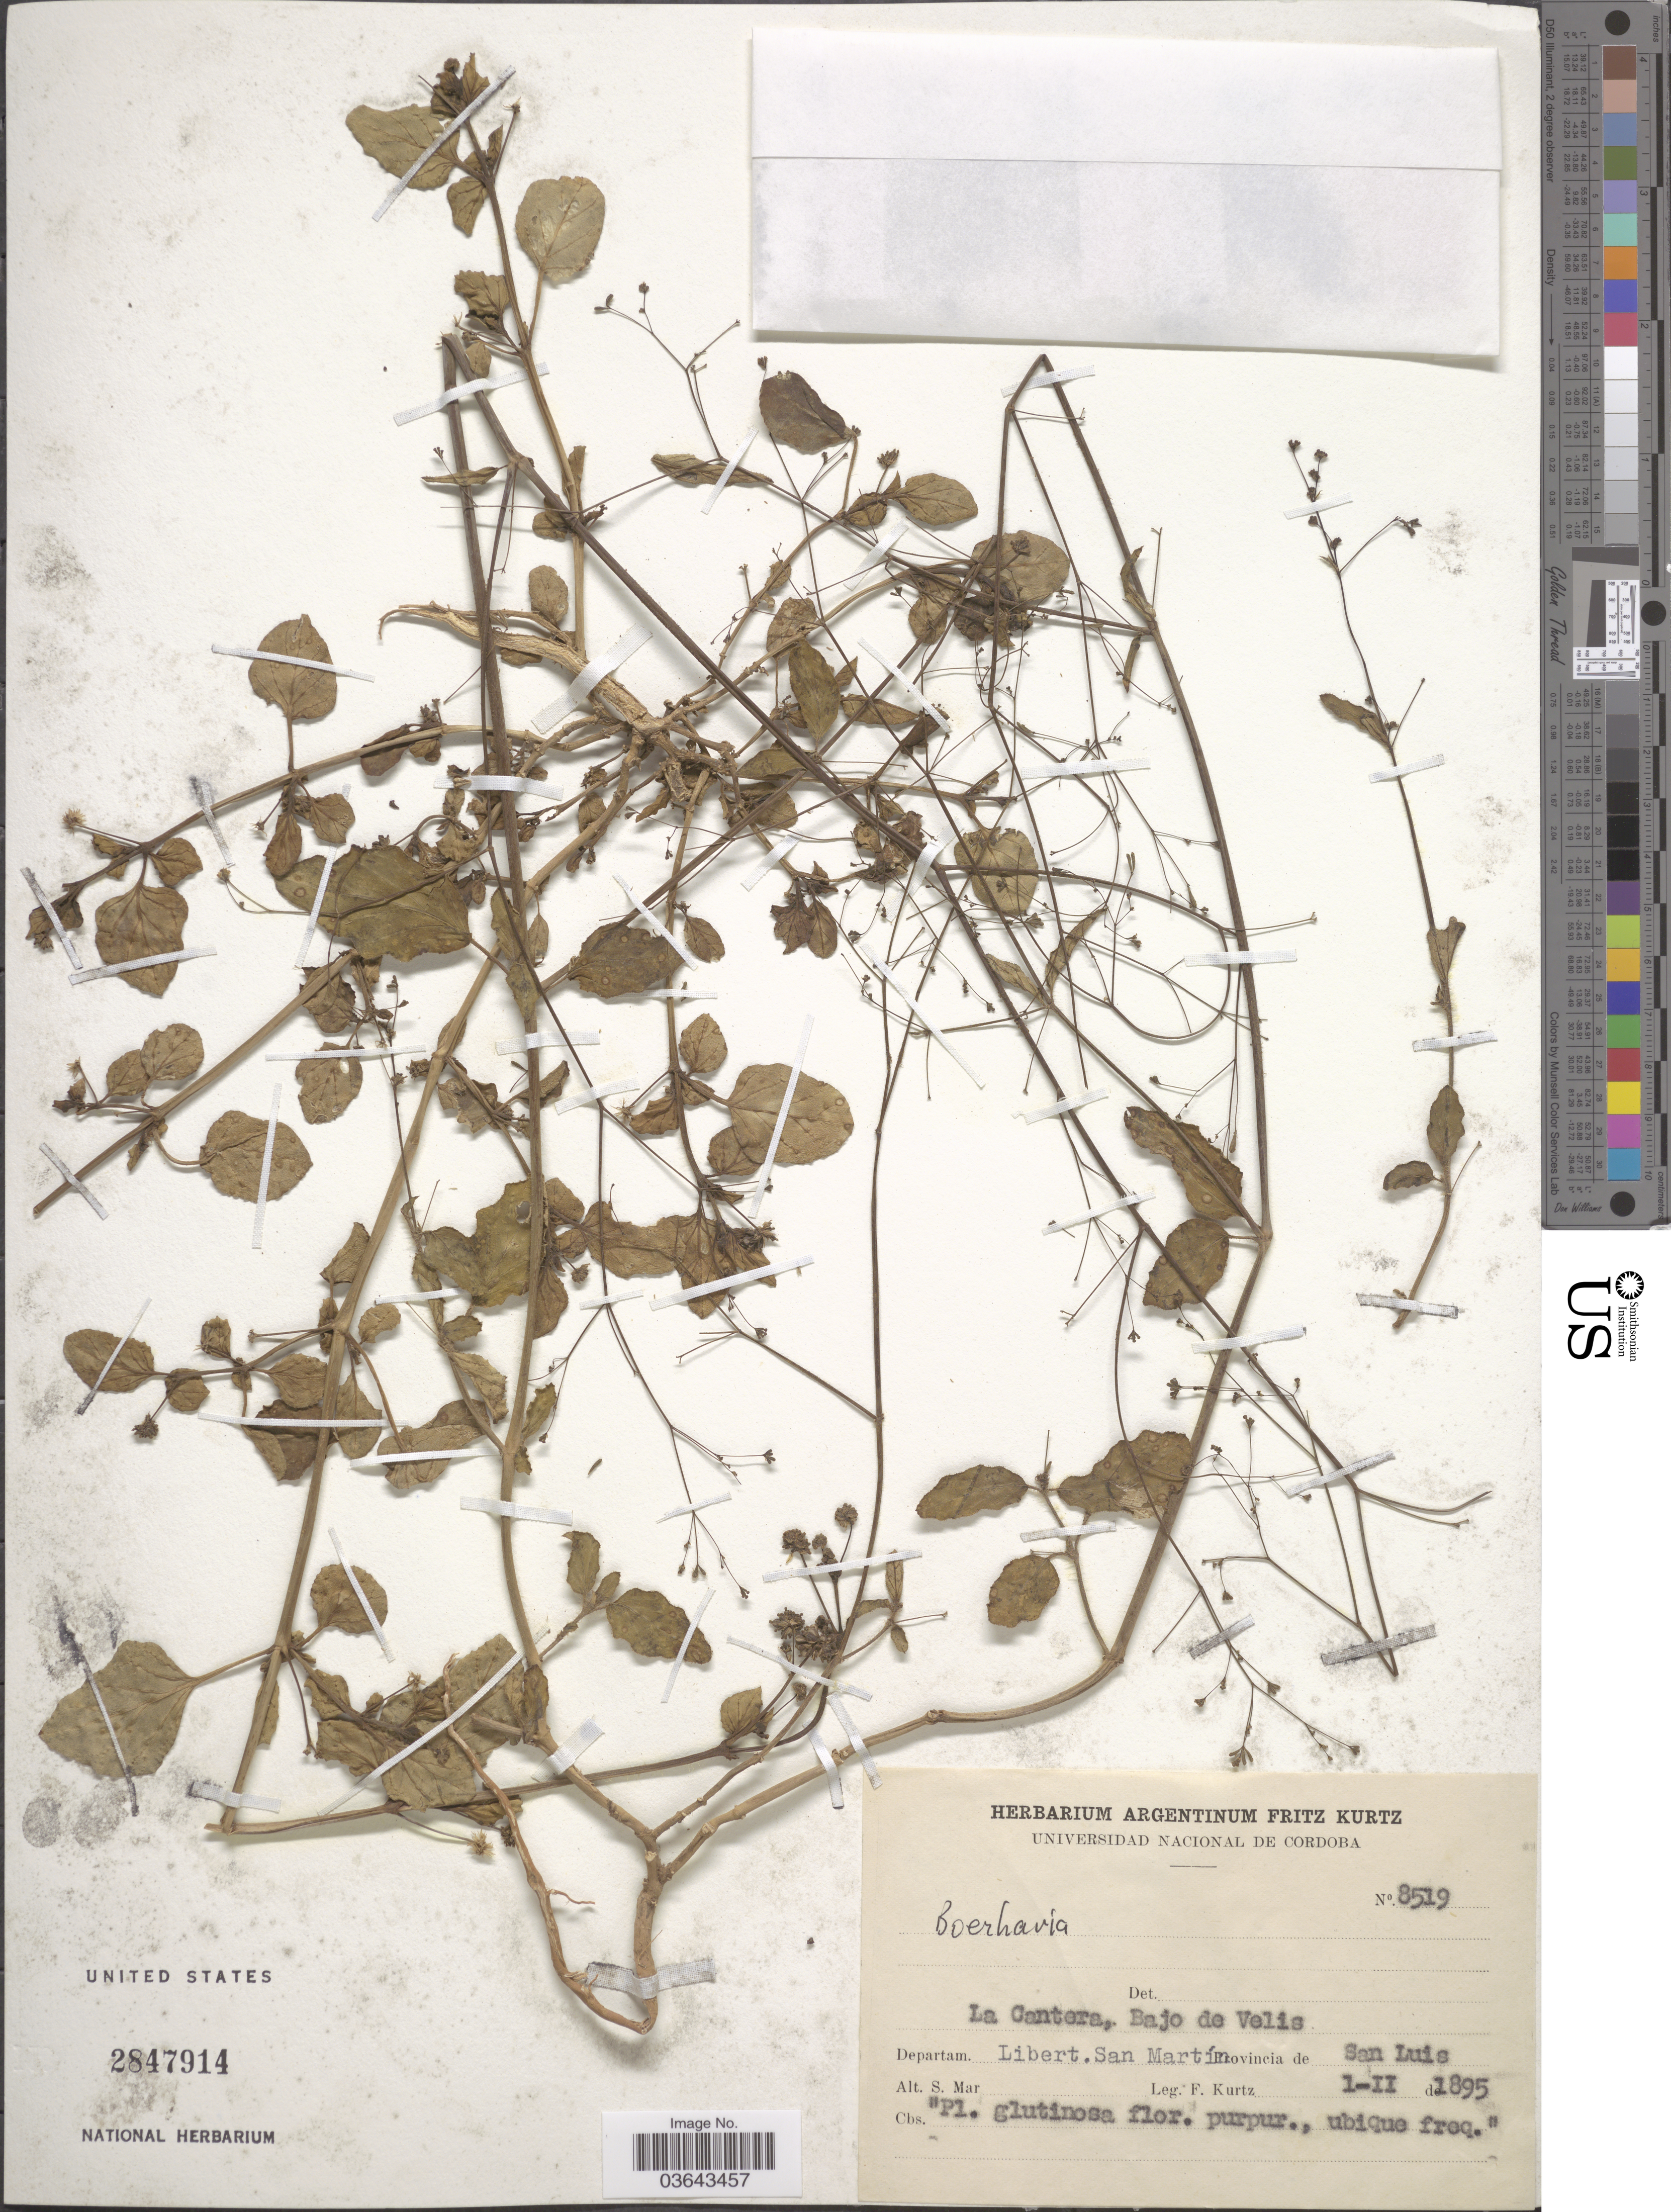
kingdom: Plantae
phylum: Tracheophyta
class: Magnoliopsida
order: Caryophyllales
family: Nyctaginaceae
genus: Boerhavia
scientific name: Boerhavia sp.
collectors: F. Kurtz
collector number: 8519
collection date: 1895-02-01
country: Argentina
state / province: San Luis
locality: Departam. Libert. San Martín.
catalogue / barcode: US 2847914